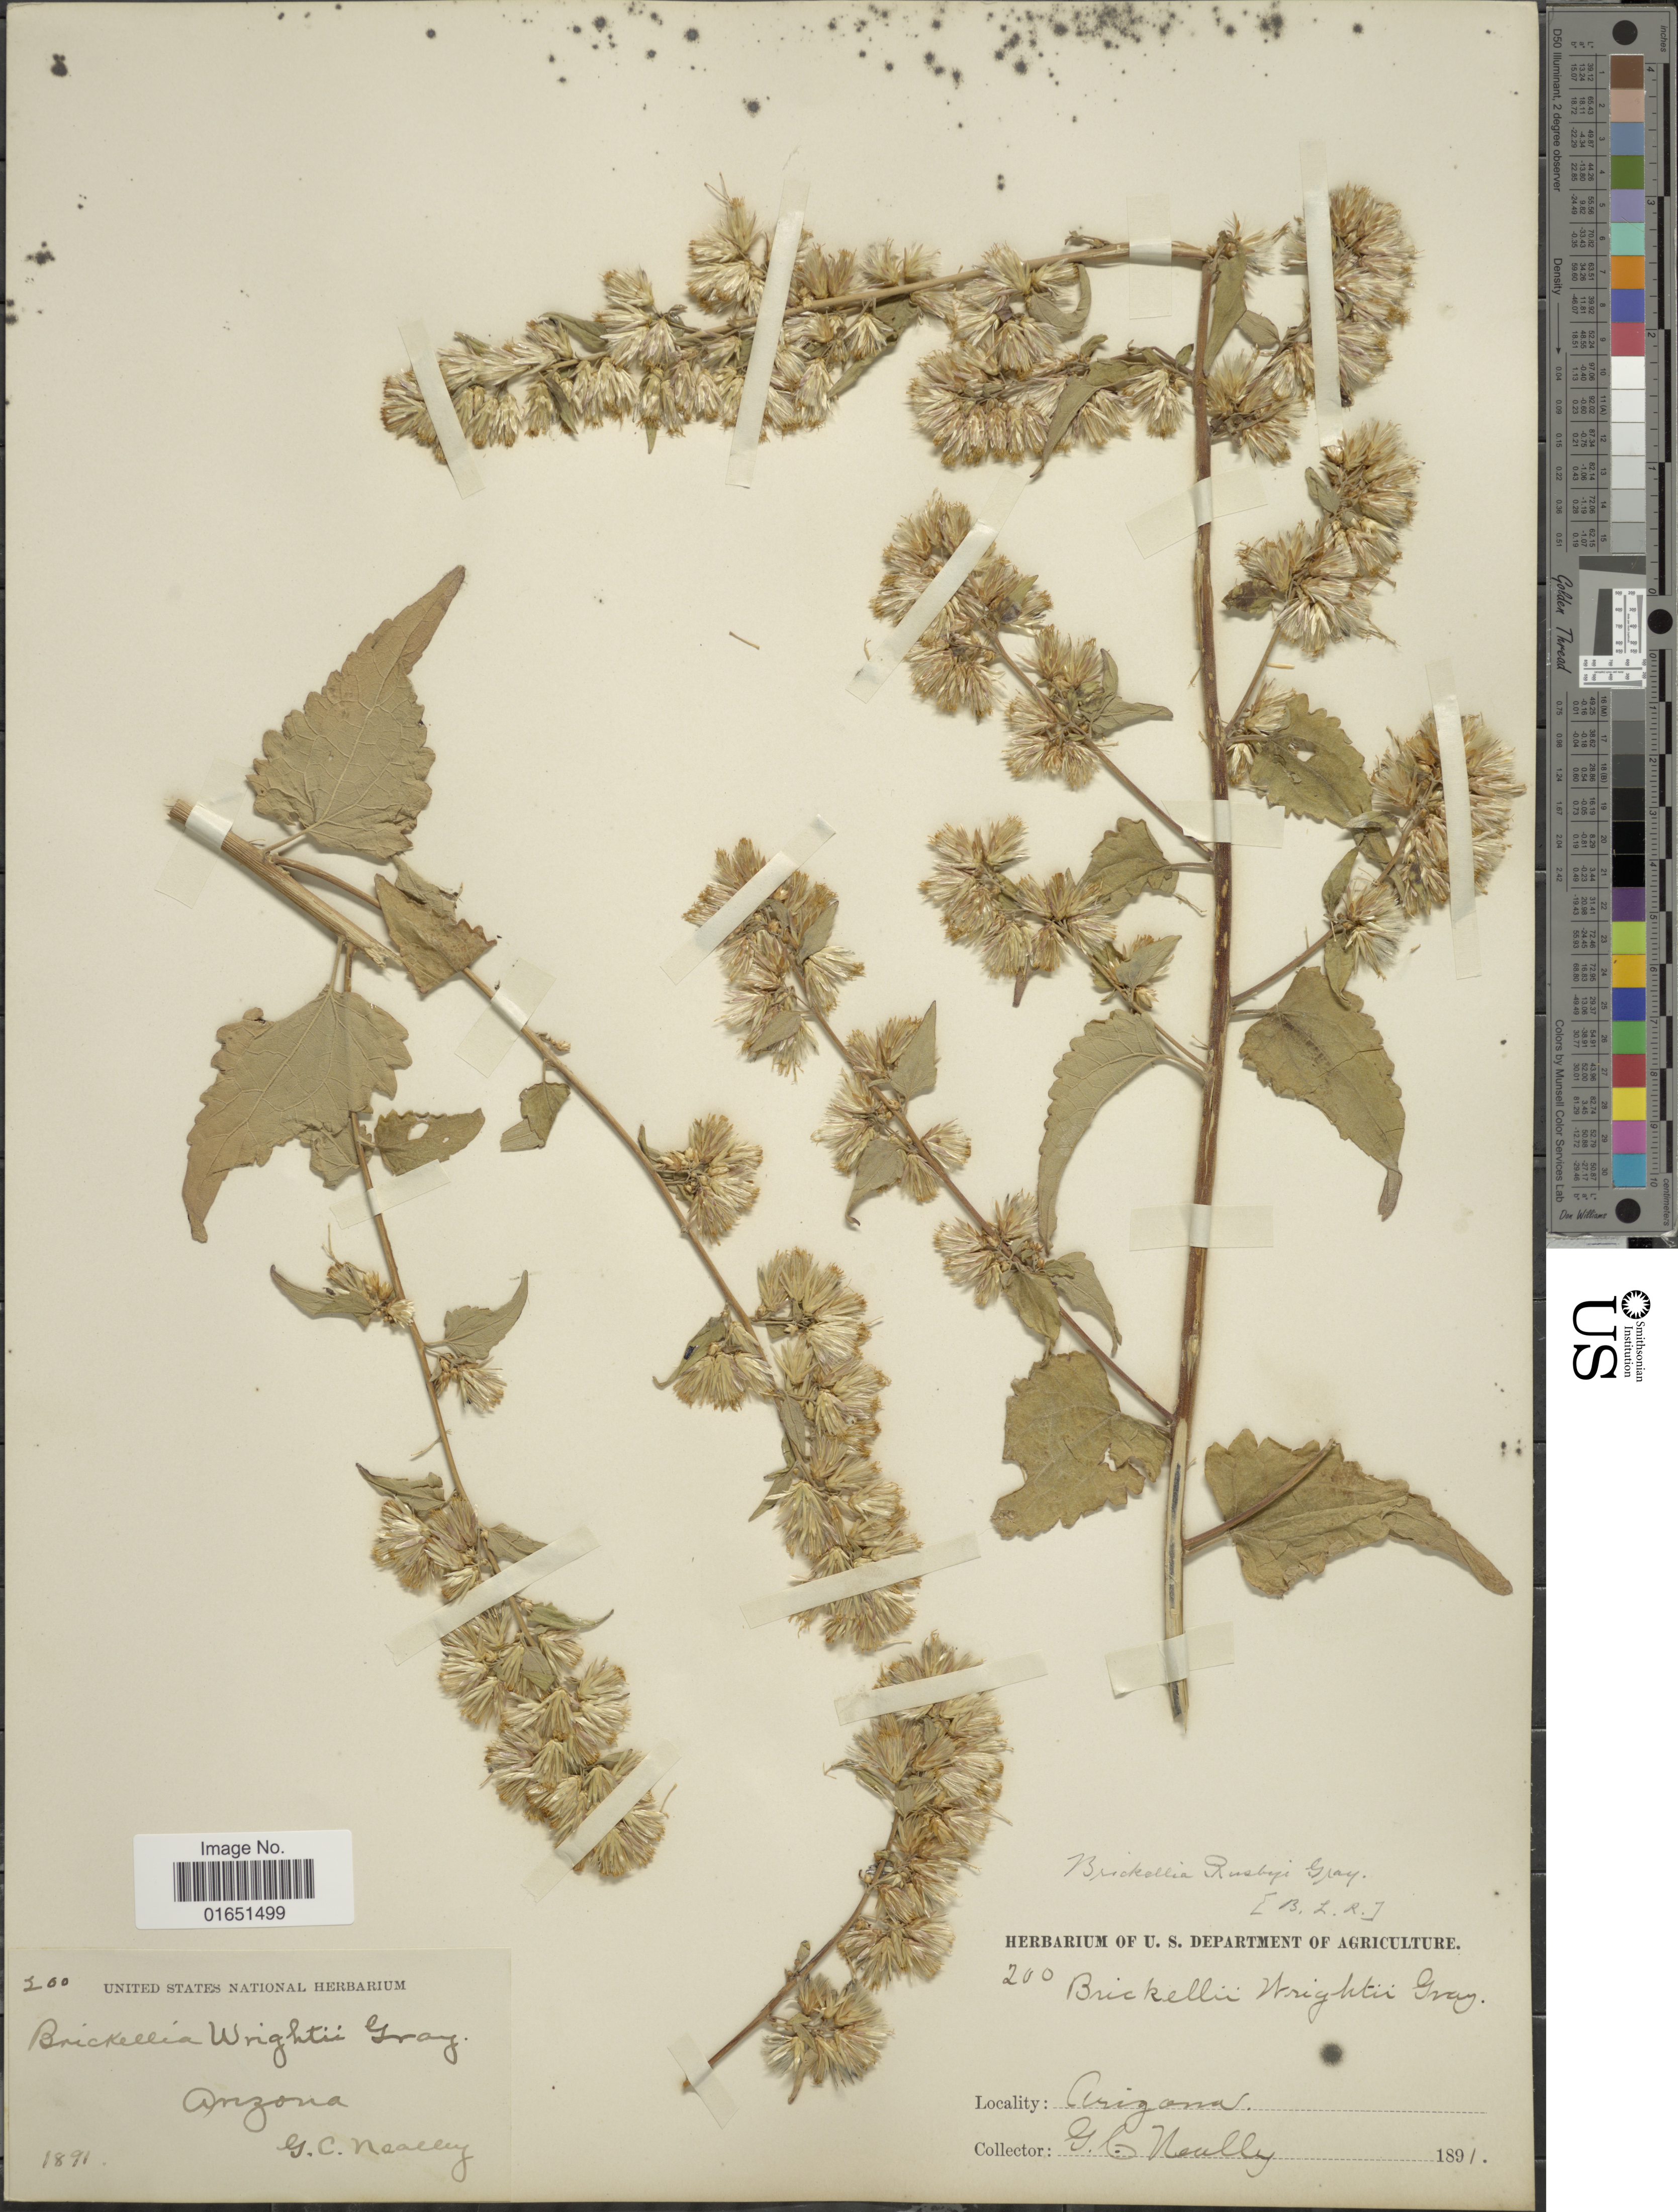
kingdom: Plantae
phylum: Tracheophyta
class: Magnoliopsida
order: Asterales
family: Asteraceae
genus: Brickellia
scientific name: Brickellia rusbyi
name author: A. Gray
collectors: G. Neally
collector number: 200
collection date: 1891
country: United States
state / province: Arizona